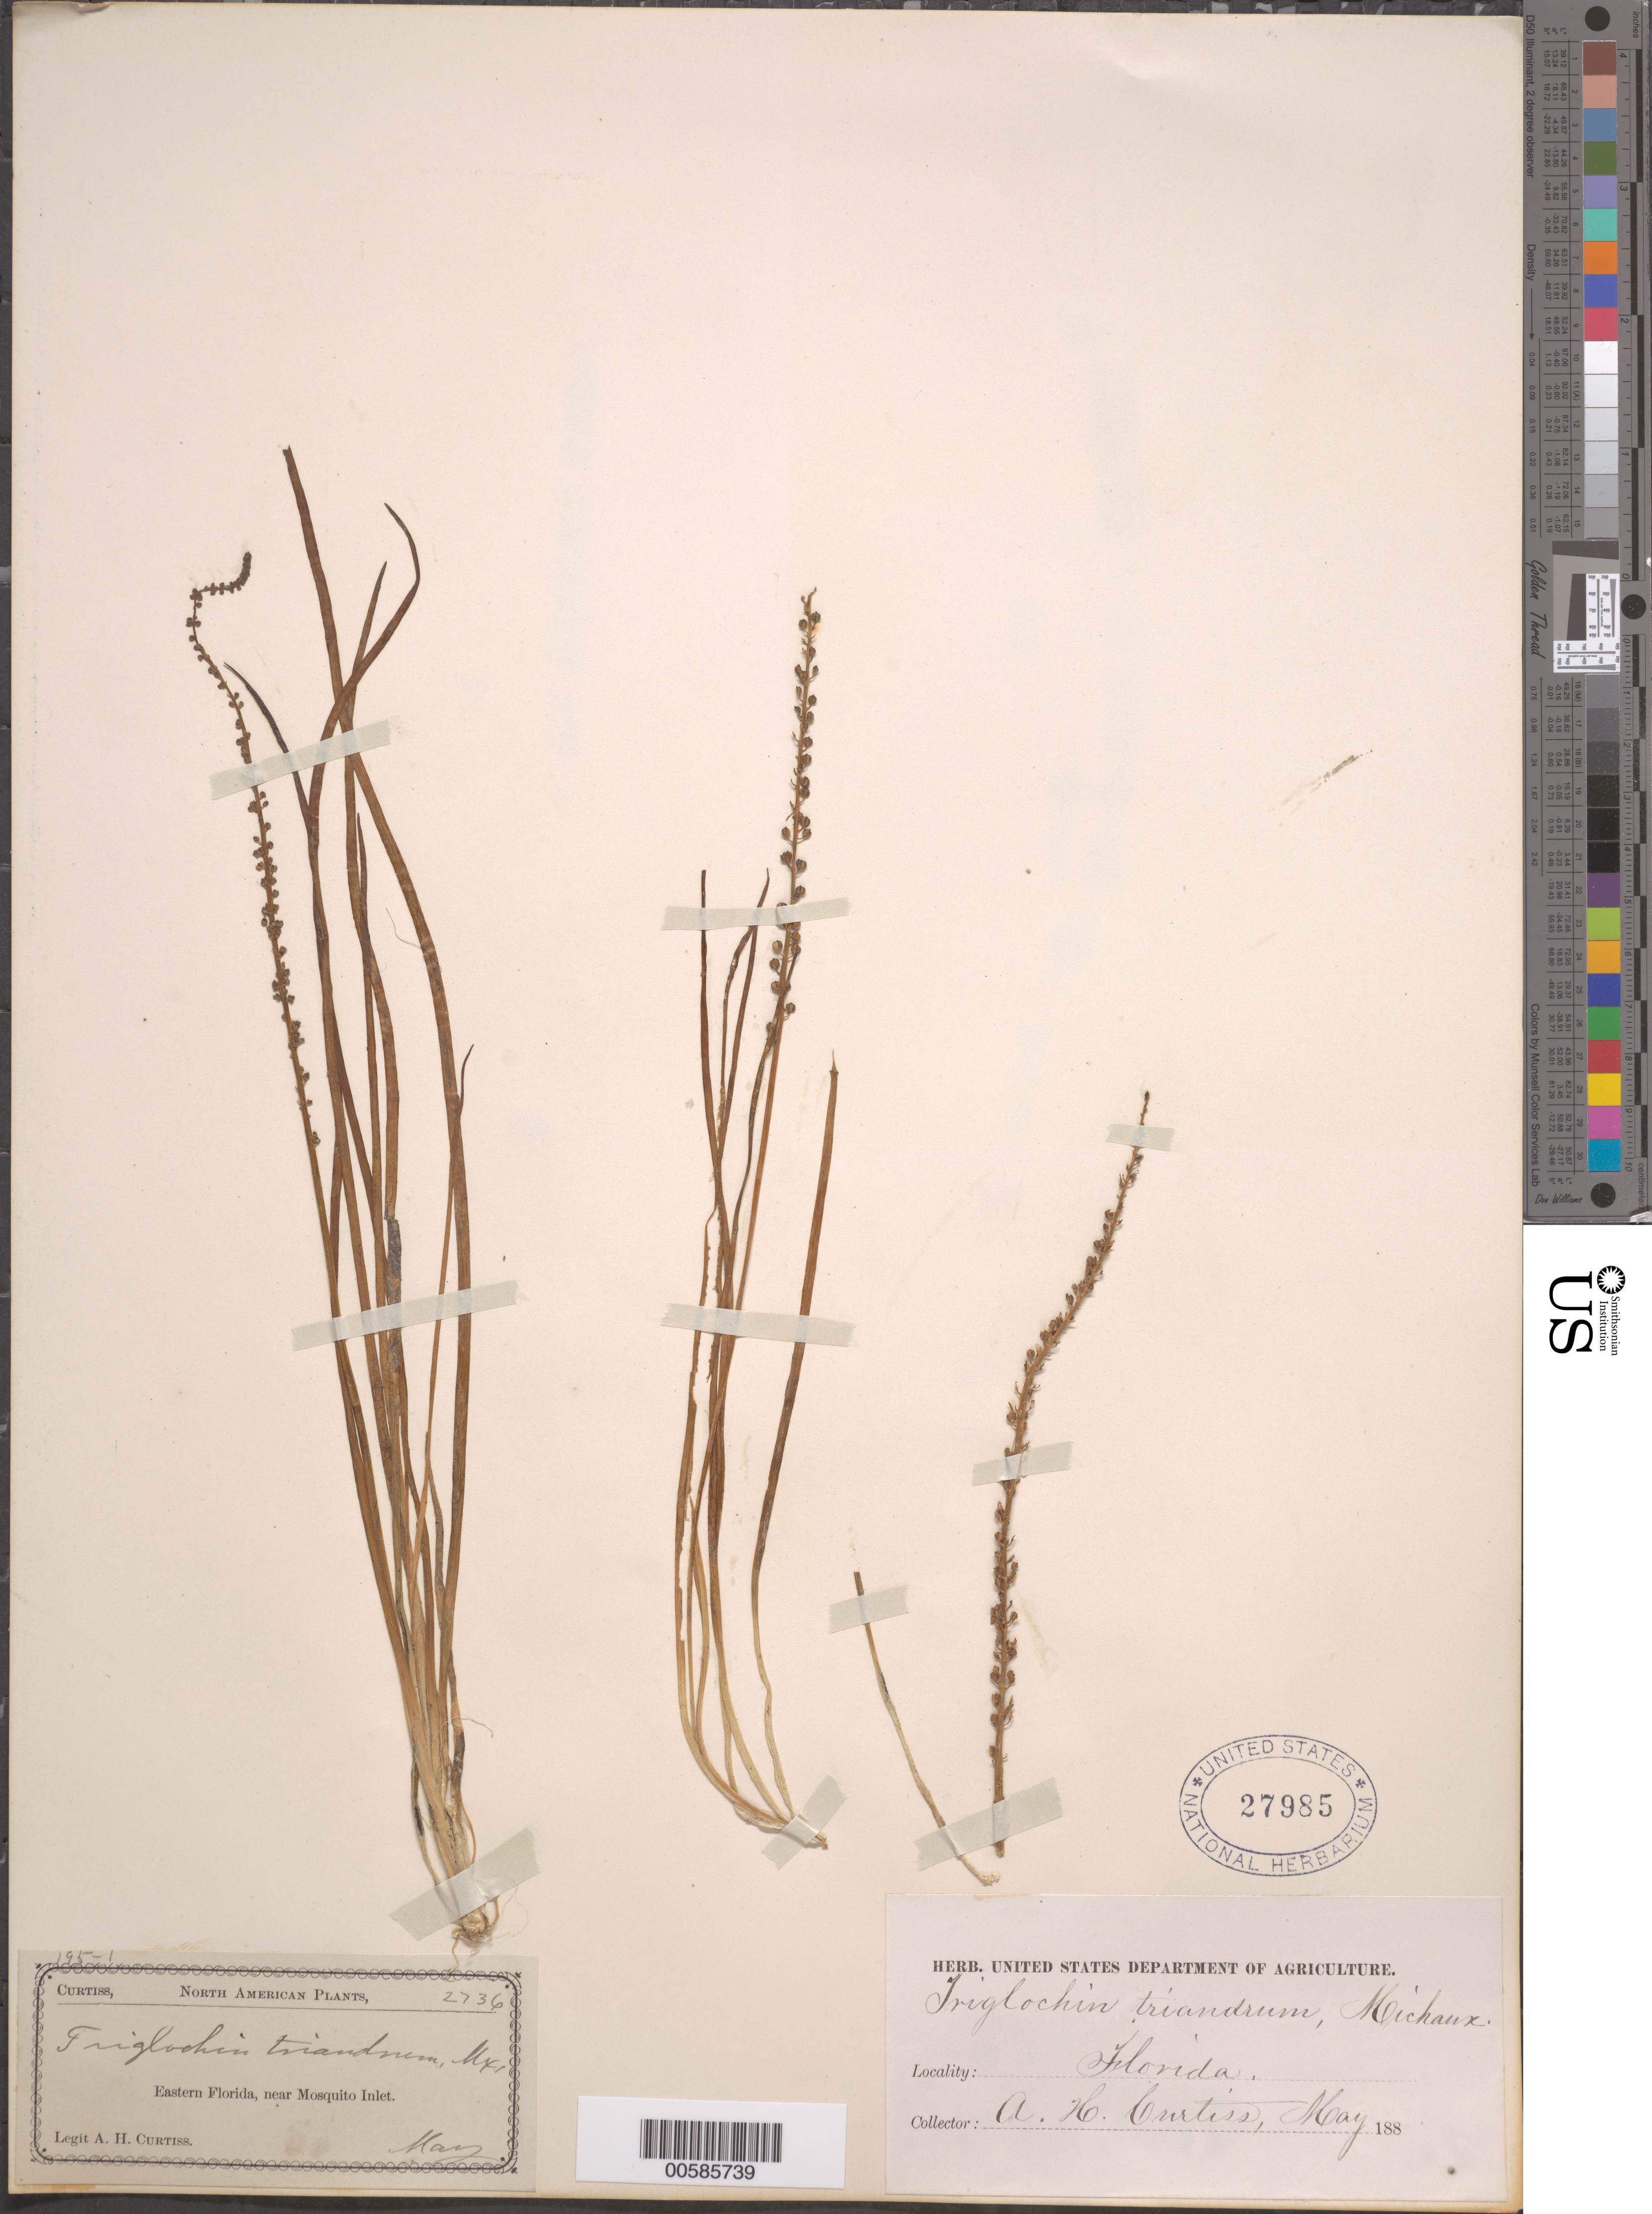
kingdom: Plantae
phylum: Tracheophyta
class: Liliopsida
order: Alismatales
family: Juncaginaceae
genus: Triglochin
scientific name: Triglochin striata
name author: Ruiz & Pav.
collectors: A. H. Curtiss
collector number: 2736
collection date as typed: May 188-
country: United States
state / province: Florida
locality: Near Mosquito Inlet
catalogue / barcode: US 27985